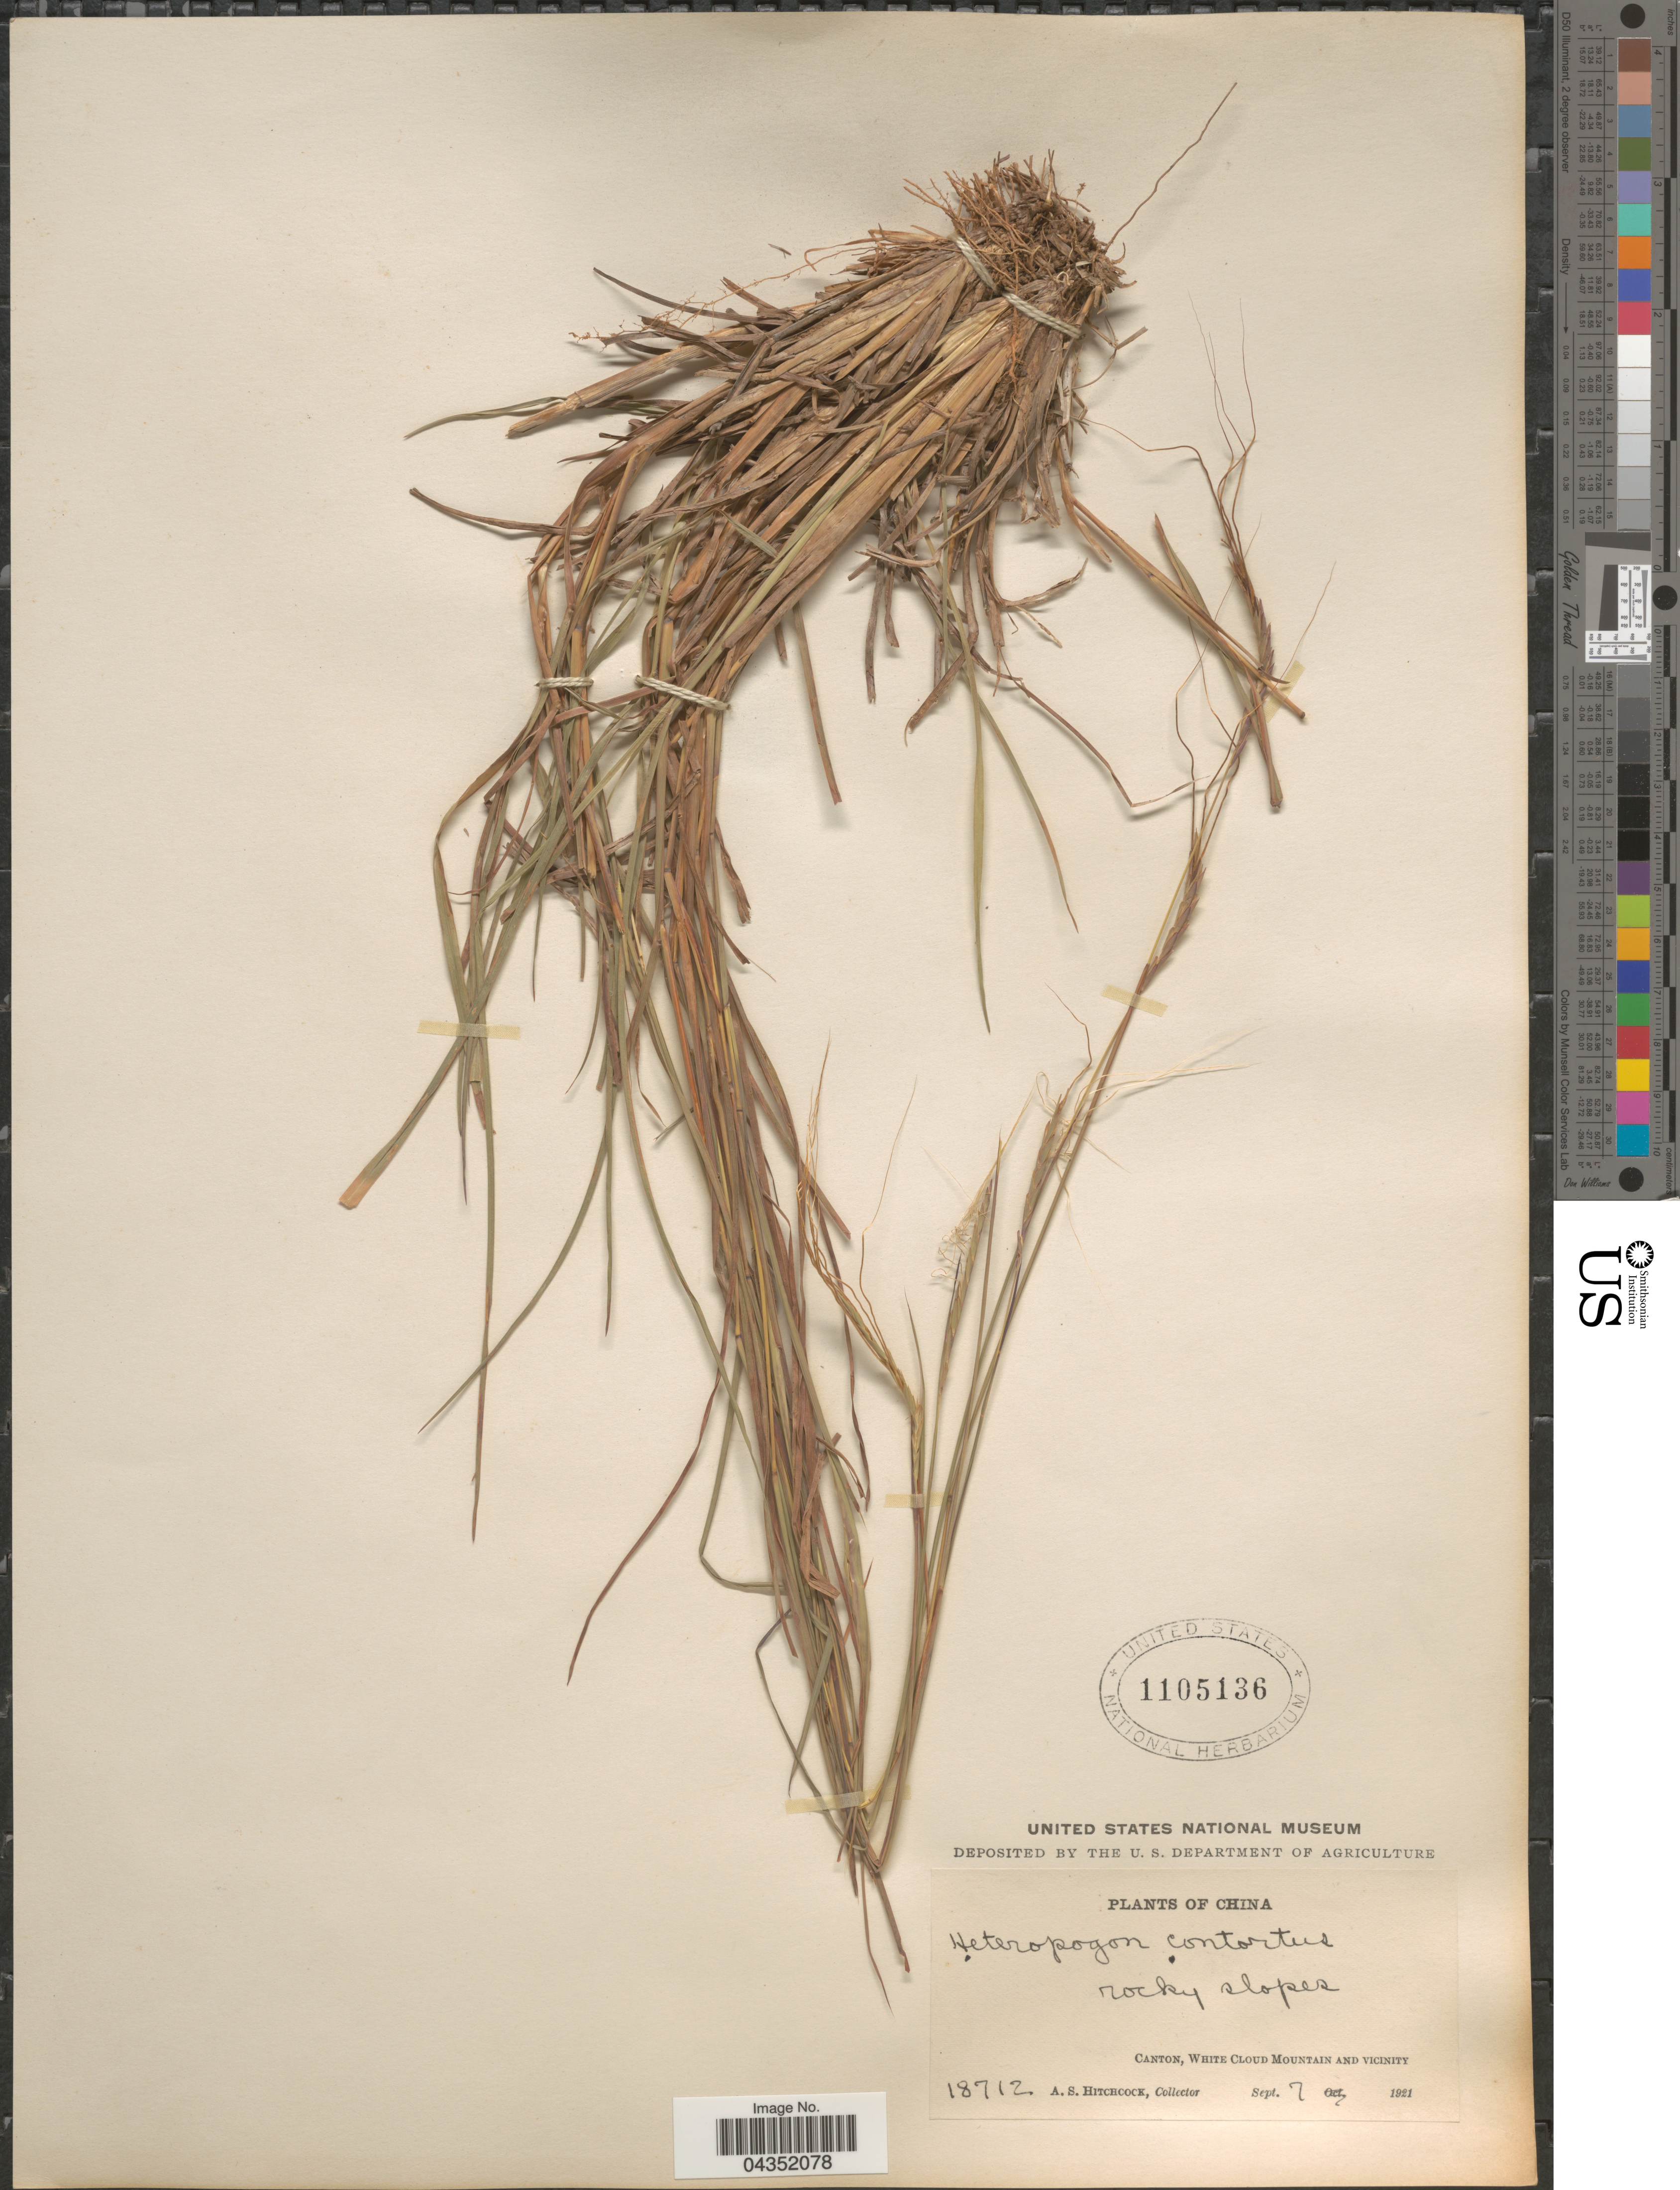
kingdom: Plantae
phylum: Tracheophyta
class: Liliopsida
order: Poales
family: Poaceae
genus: Heteropogon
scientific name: Heteropogon contortus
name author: (L.) P. Beauv. ex Roem. & Schult.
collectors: A. S. Hitchcock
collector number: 18712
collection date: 1921-09-07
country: China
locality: Rocky slopes. Canton, White Cloud Mountain and vicinity.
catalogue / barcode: US 1105136